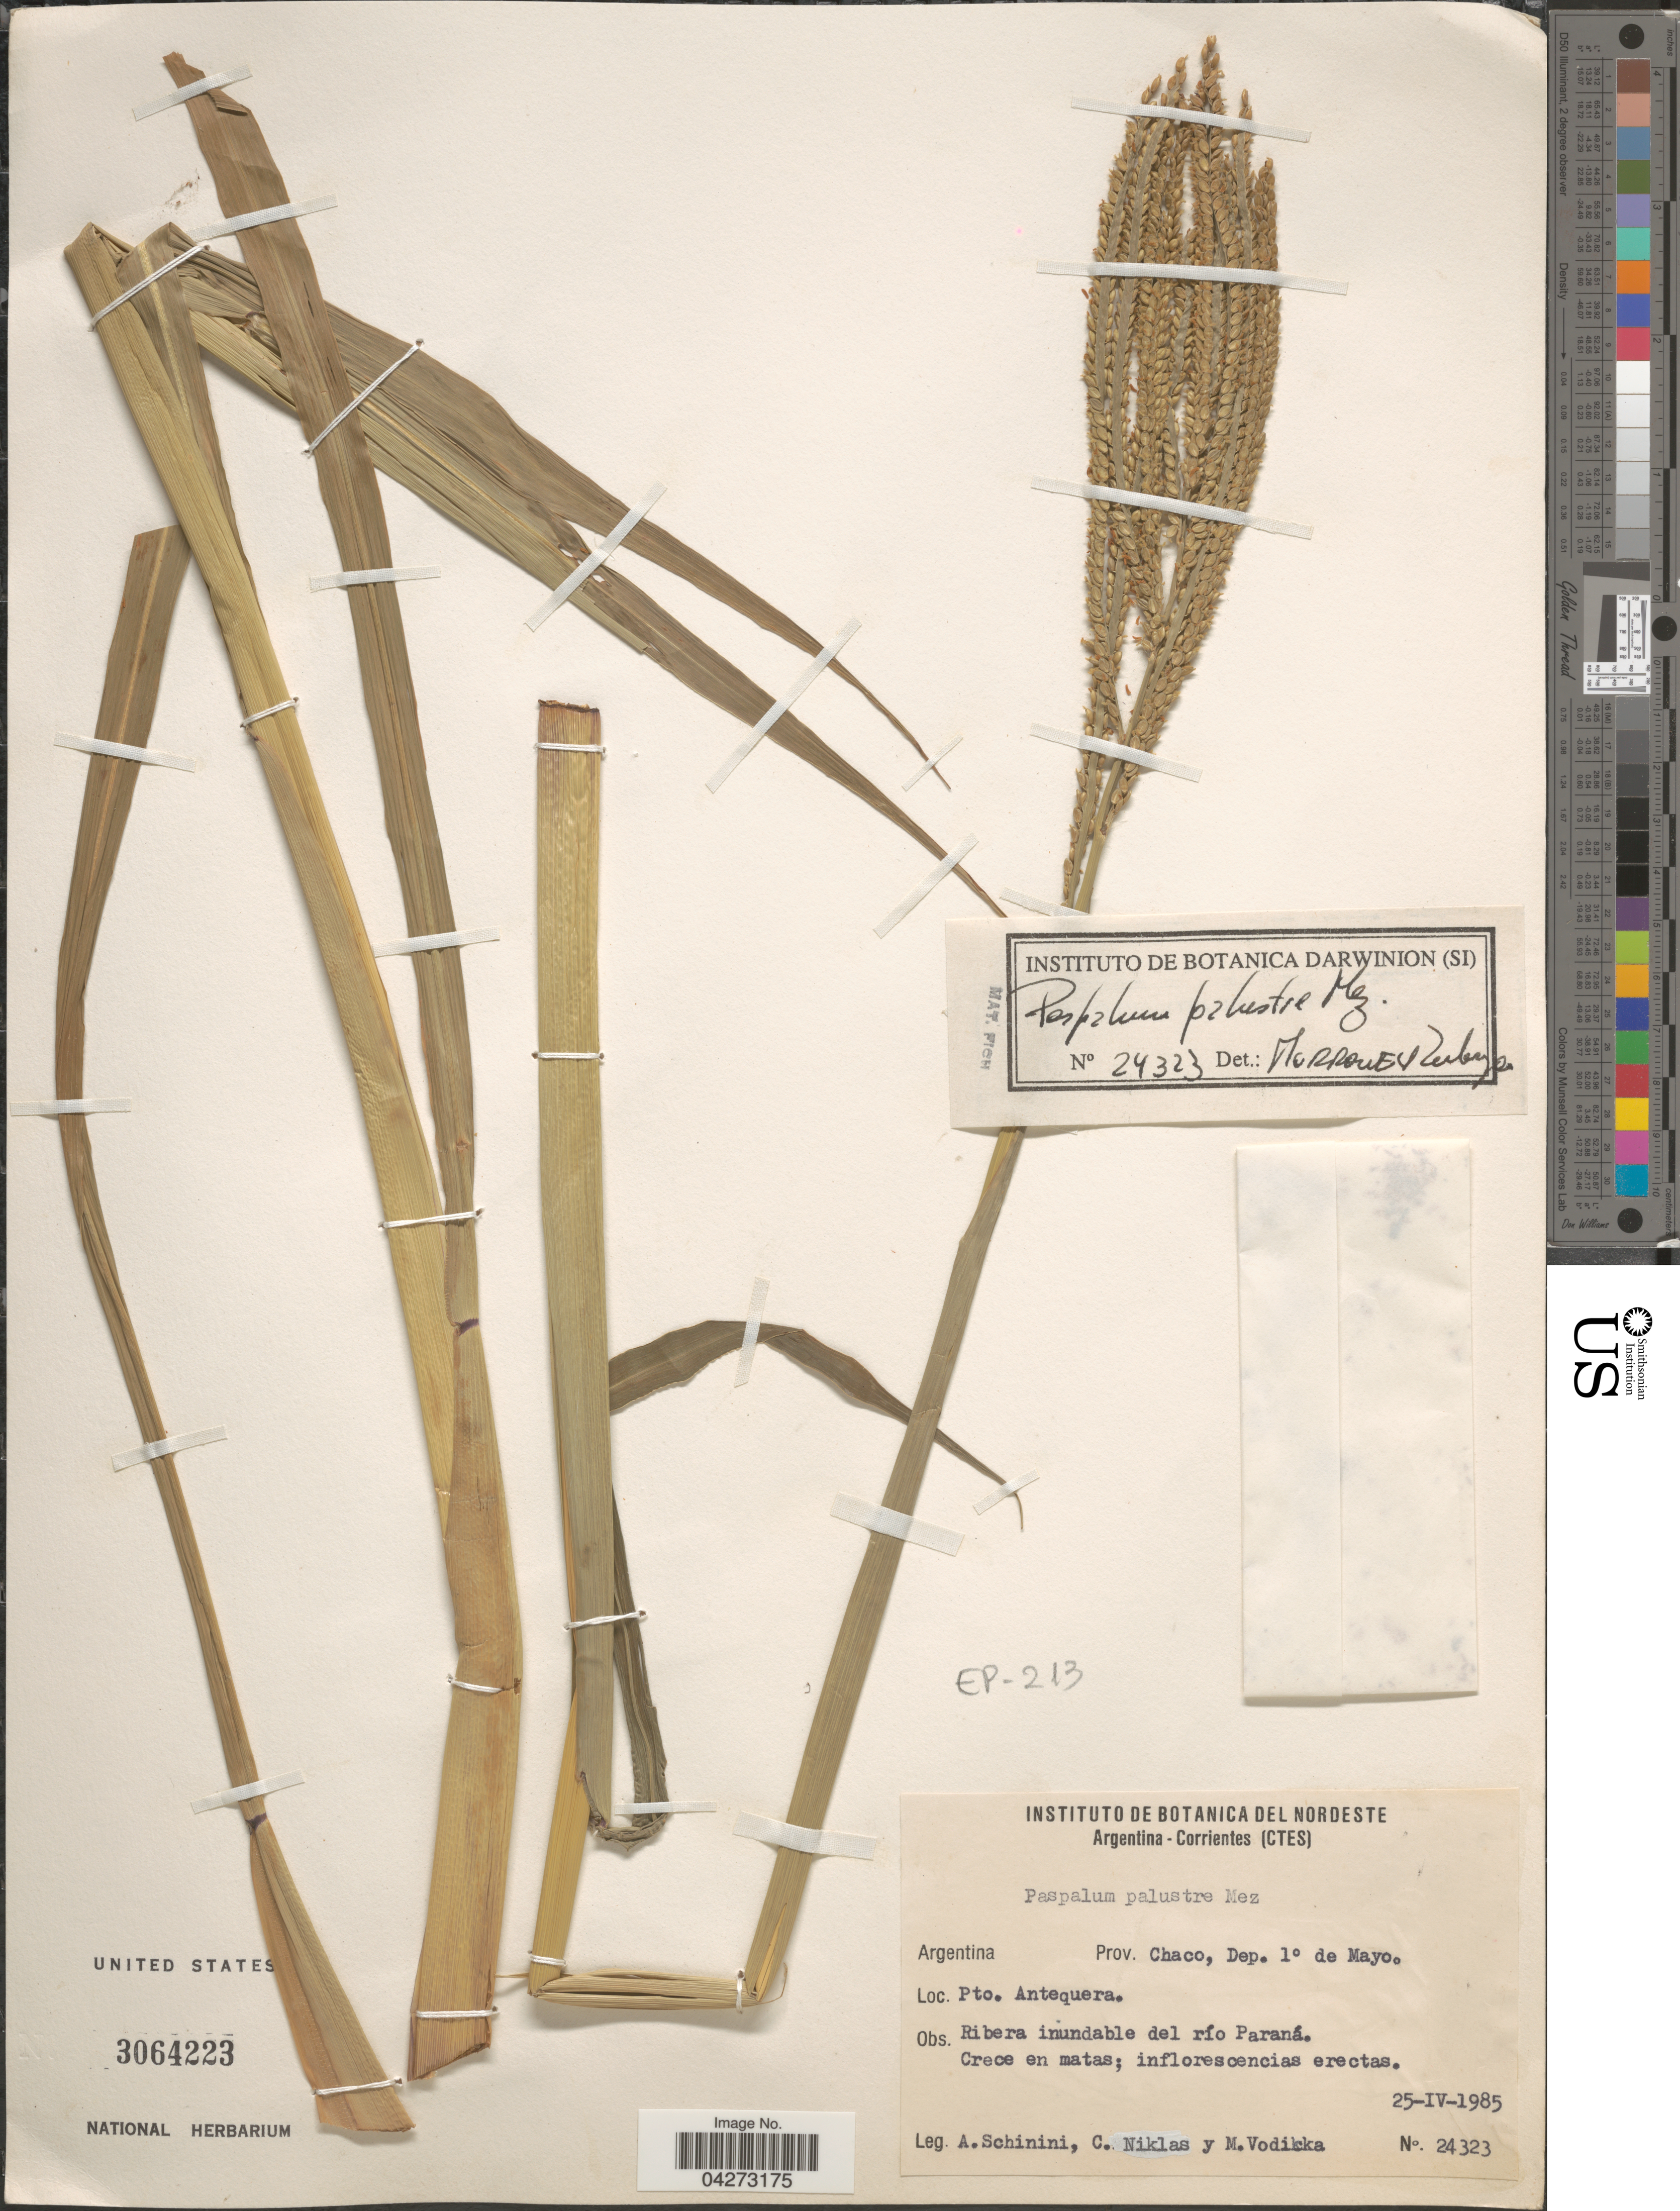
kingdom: Plantae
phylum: Tracheophyta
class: Liliopsida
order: Poales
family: Poaceae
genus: Paspalum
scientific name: Paspalum palustre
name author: Mez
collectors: A. Schinini, C. Niklas & M. Vodicka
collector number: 24323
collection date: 1985-04-25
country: Argentina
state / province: Chaco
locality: Dep. 1° de Mayo. Pto. Antequera. Ribera inundable del río Paraná.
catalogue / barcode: US 3064223